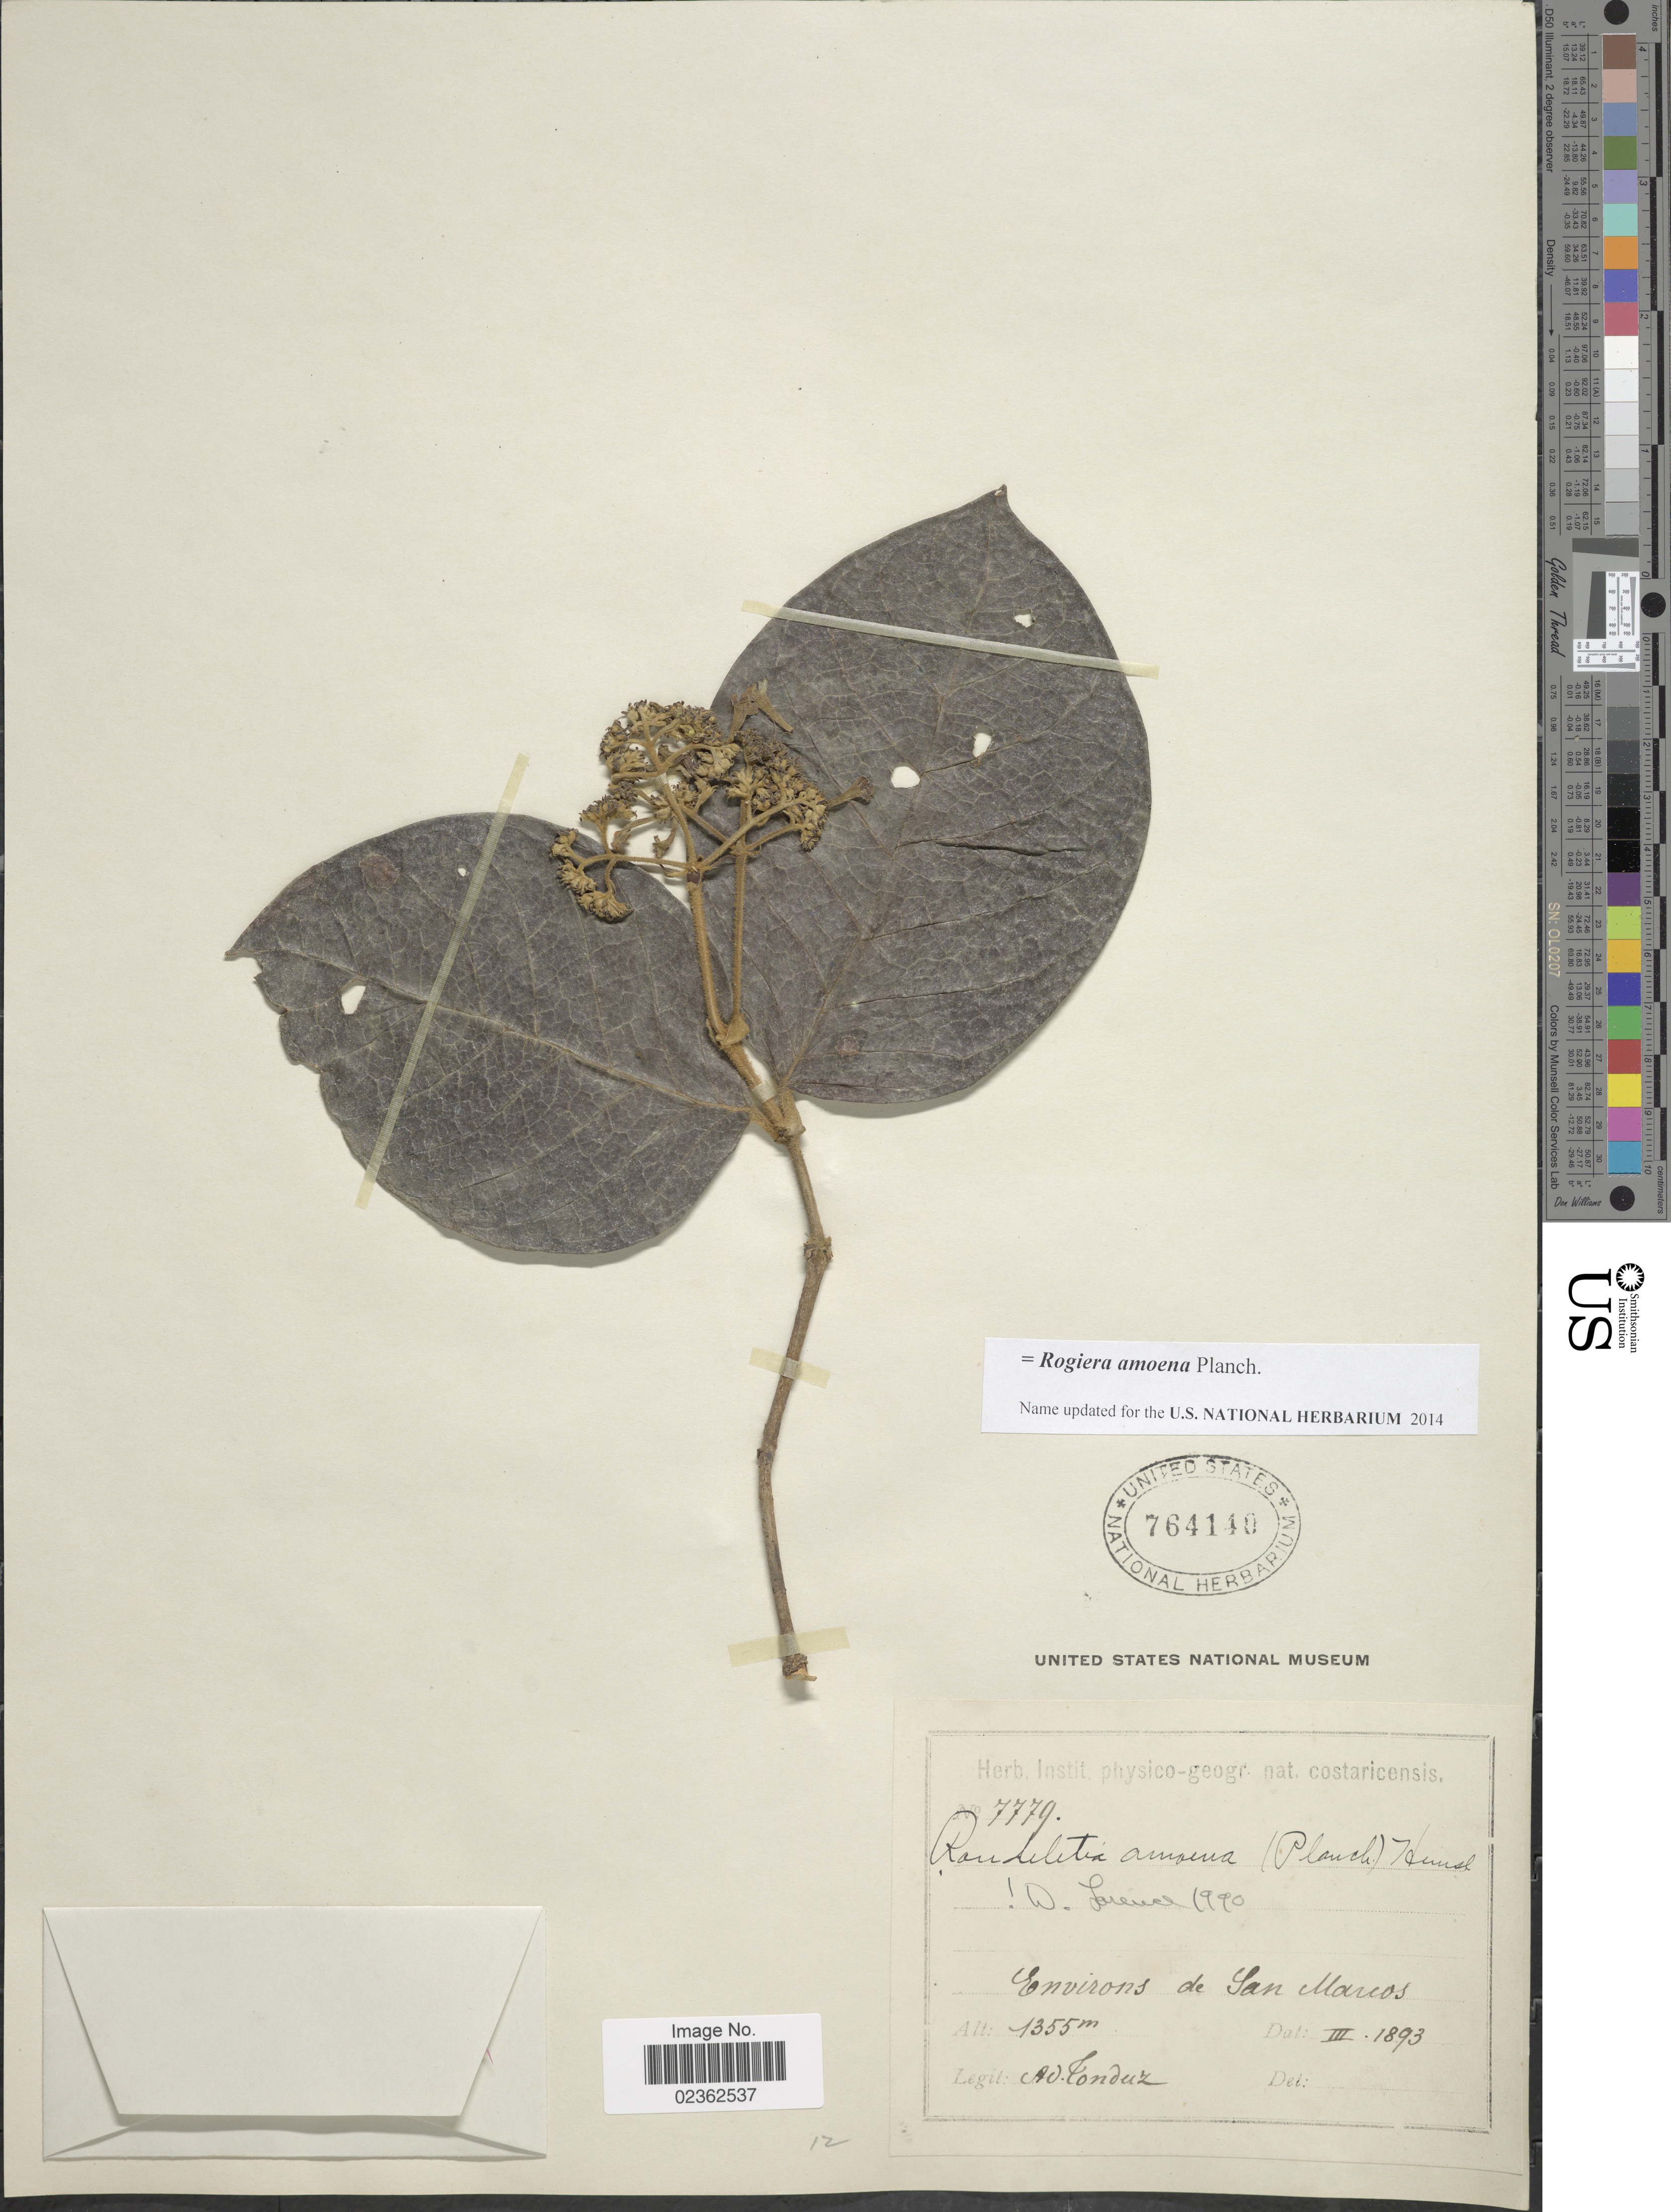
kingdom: Plantae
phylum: Tracheophyta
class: Magnoliopsida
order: Gentianales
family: Rubiaceae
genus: Rogiera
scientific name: Rogiera amoena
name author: Planch.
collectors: A. Tonduz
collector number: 7779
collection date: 1893-03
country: Costa Rica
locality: Environs de San Marcos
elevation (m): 1355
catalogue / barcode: US 764140